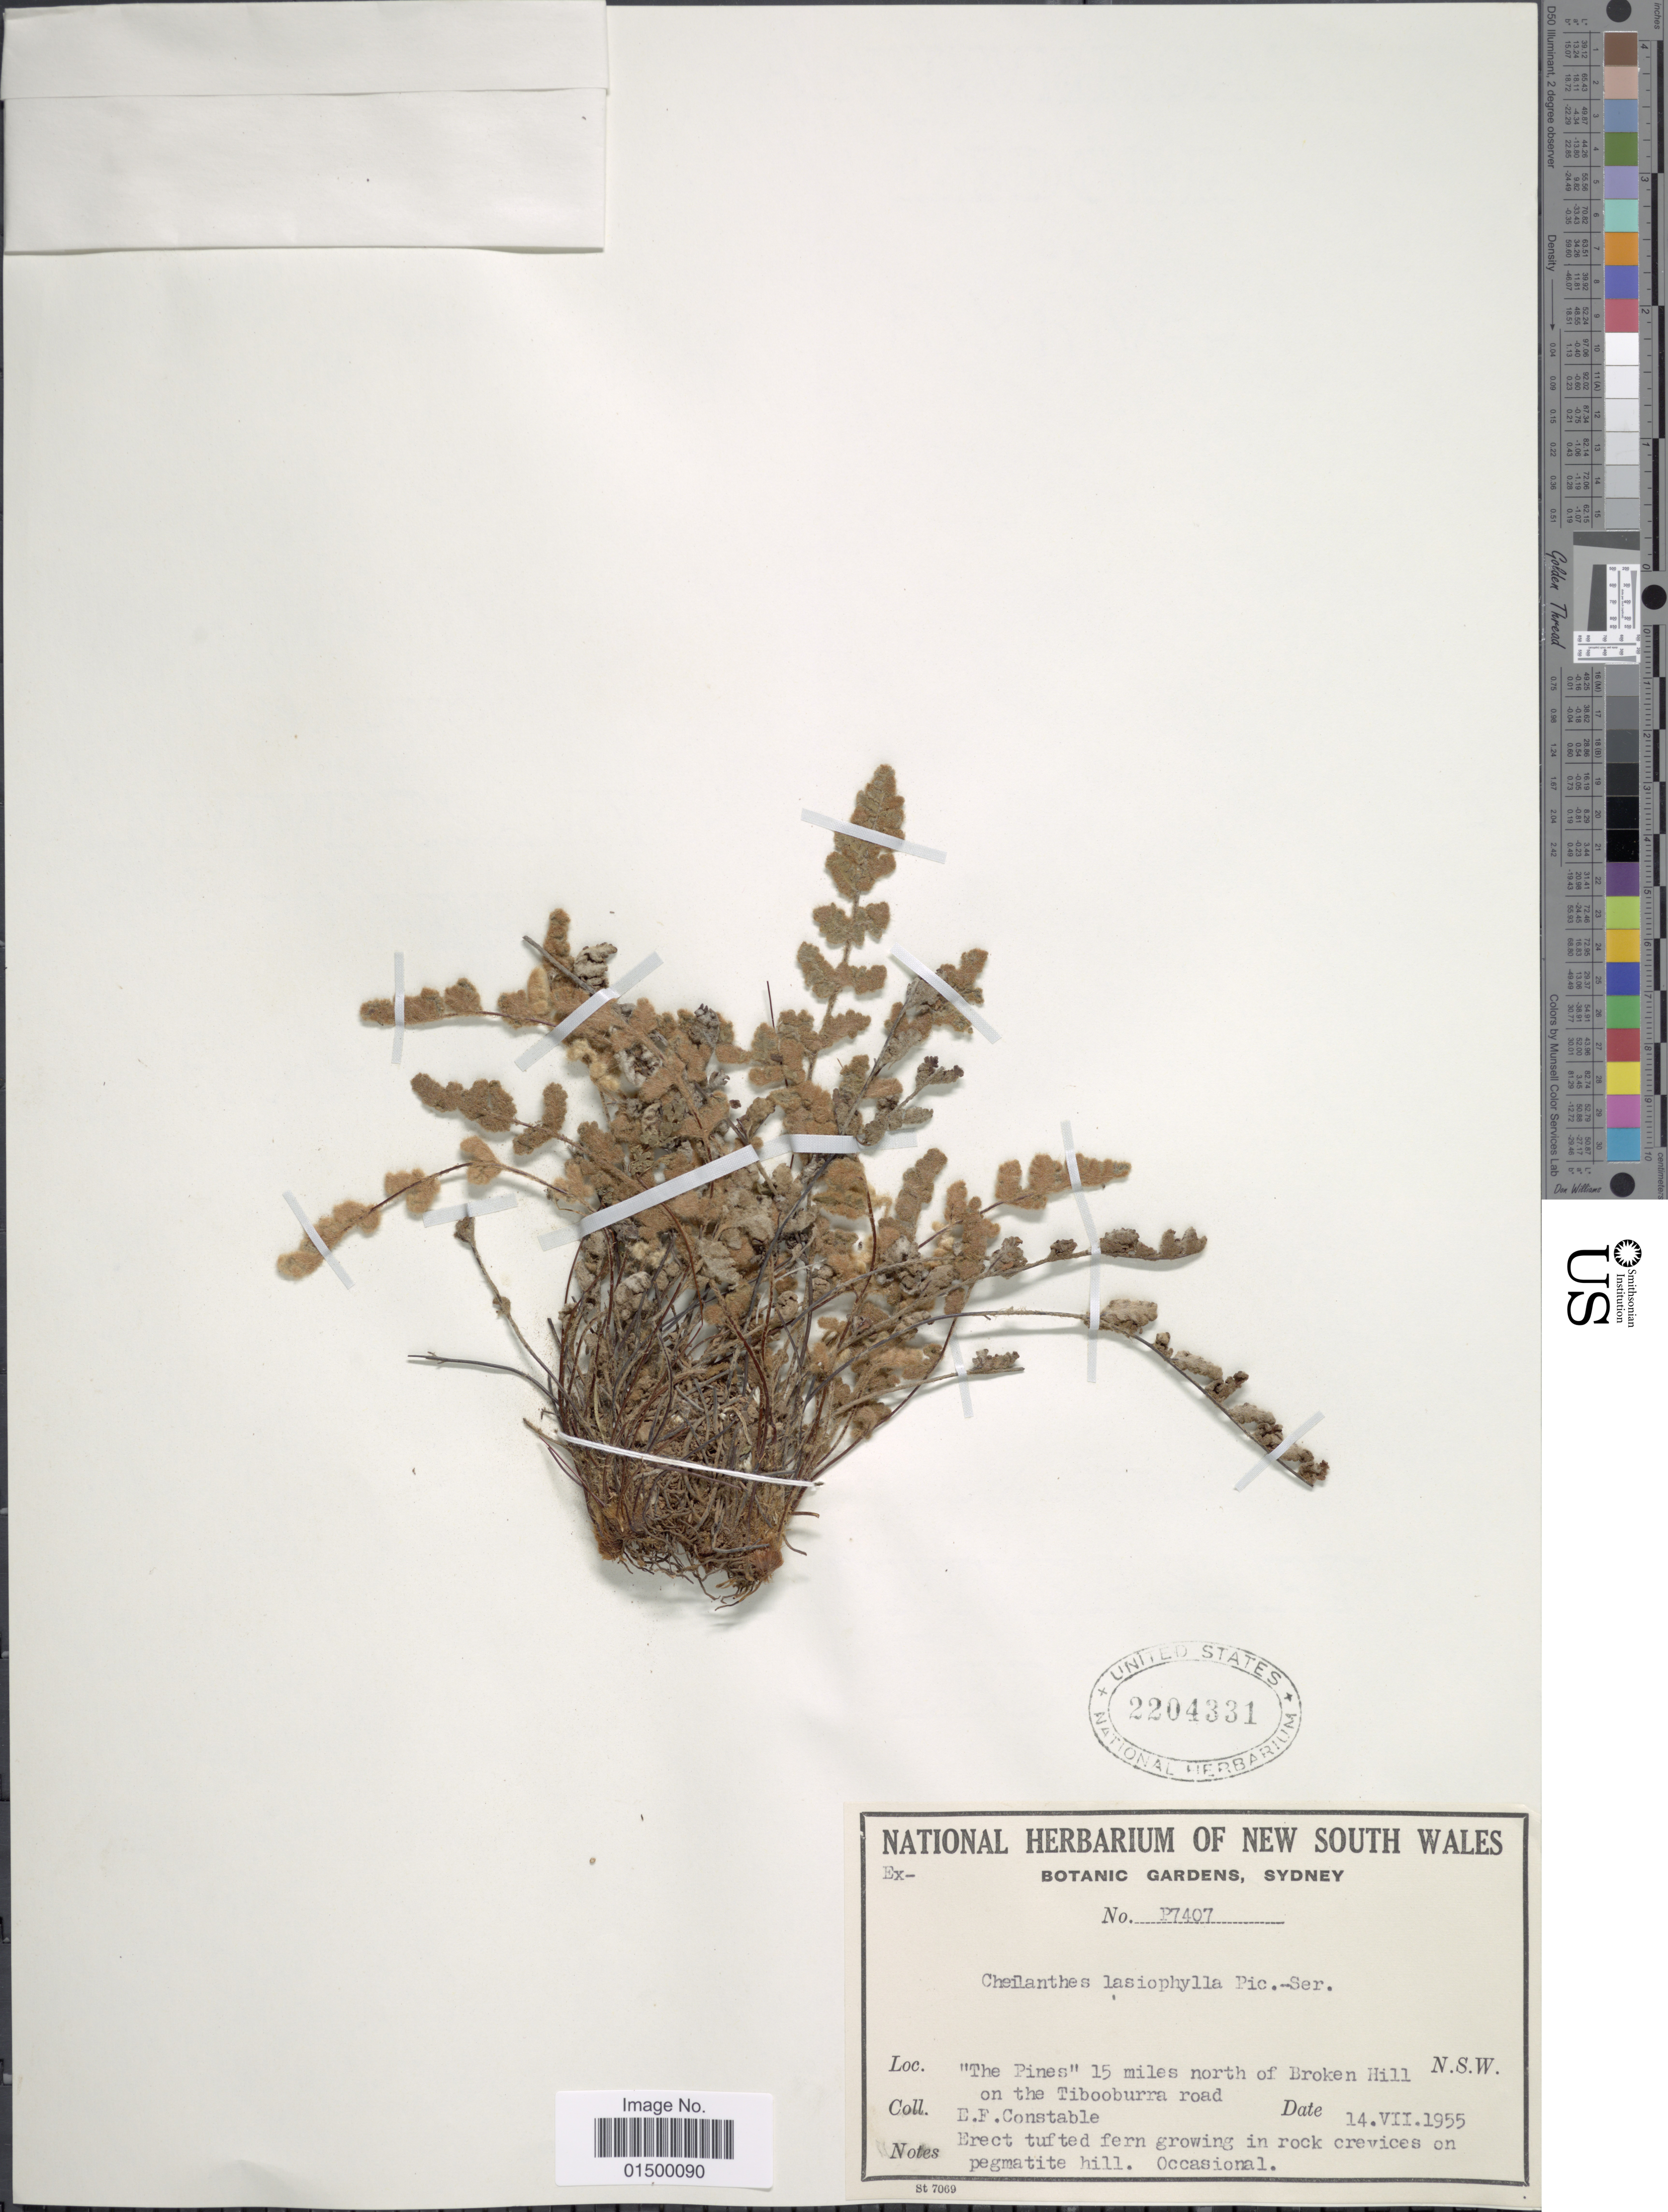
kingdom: Plantae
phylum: Tracheophyta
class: Polypodiopsida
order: Polypodiales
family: Pteridaceae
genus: Cheilanthes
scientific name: Cheilanthes lasiophylla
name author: Pic. Serm.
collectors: E. F. Constable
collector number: P7407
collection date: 1955-07-14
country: Australia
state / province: New South Wales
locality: The Pines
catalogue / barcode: US 2204331